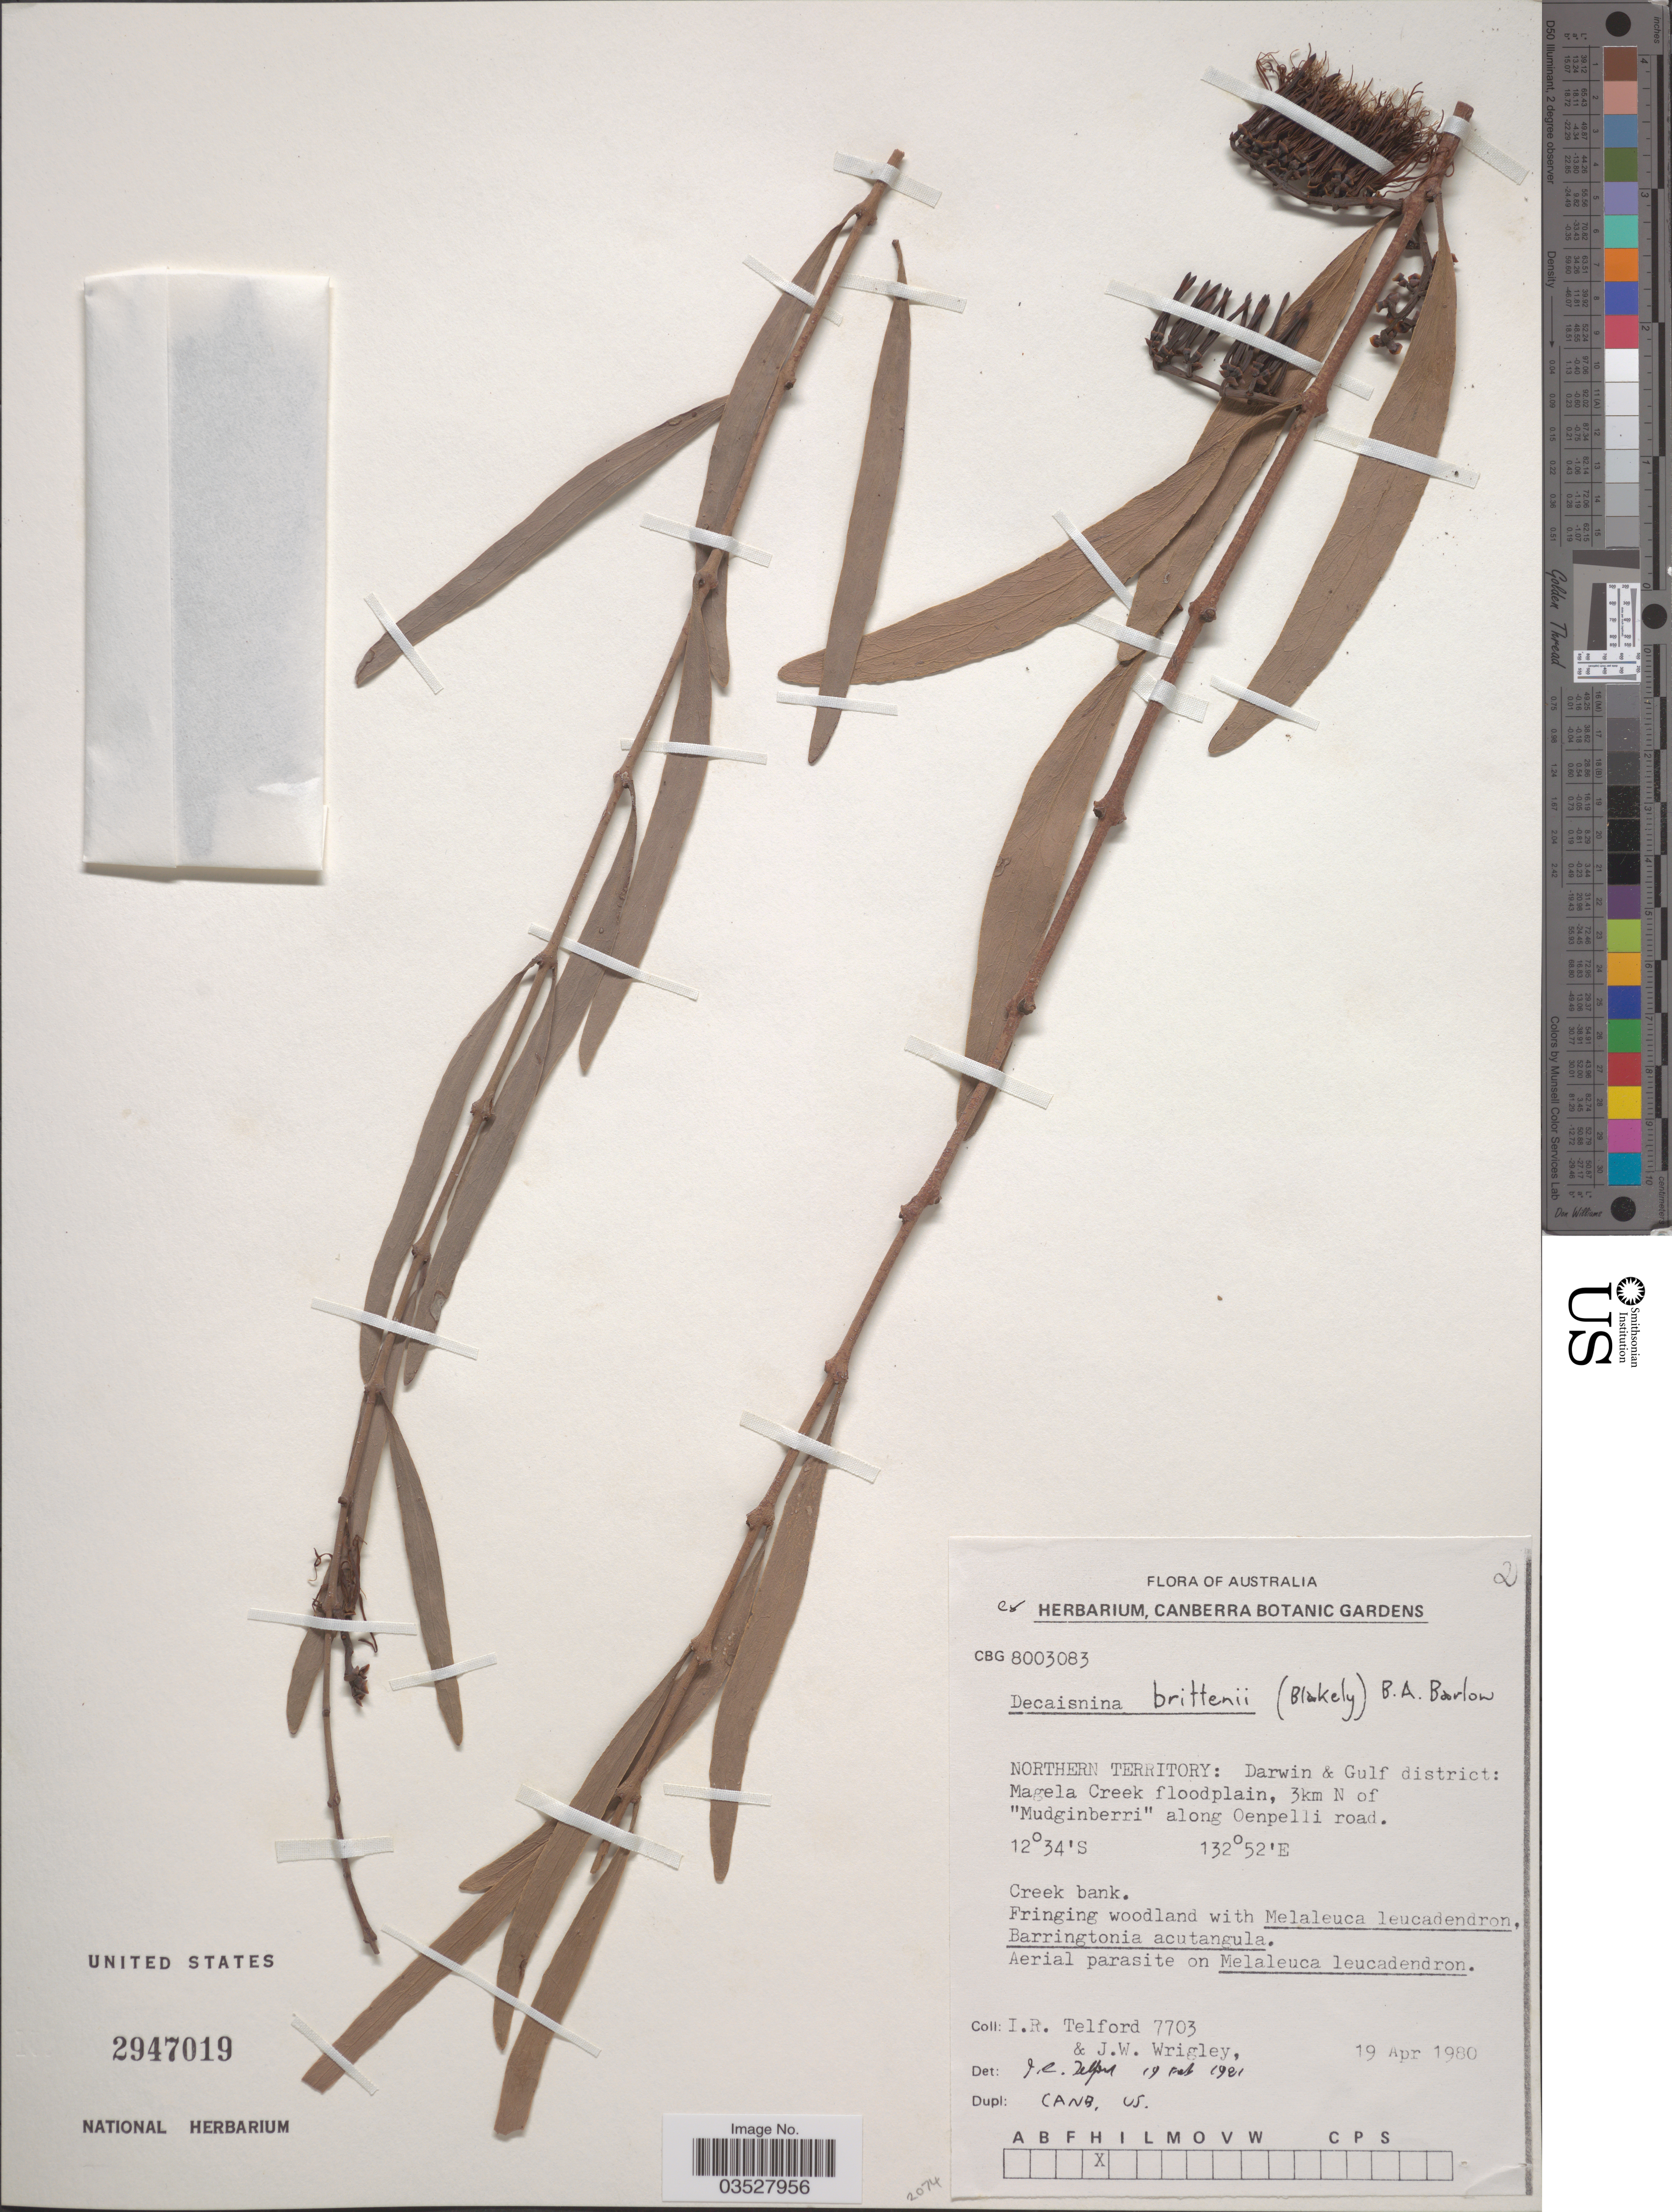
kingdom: Plantae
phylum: Tracheophyta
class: Magnoliopsida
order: Santalales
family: Loranthaceae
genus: Decaisnina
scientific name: Decaisnina brittenii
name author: Barlow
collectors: I. R. Telford & J. Wrigley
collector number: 7703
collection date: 1980-04-19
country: Australia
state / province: Northern Territory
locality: Darwin & Gulf district: Magela Creek floodplain, 3km N of "Mudginberri" along Oenpelli road.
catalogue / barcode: US 2947019